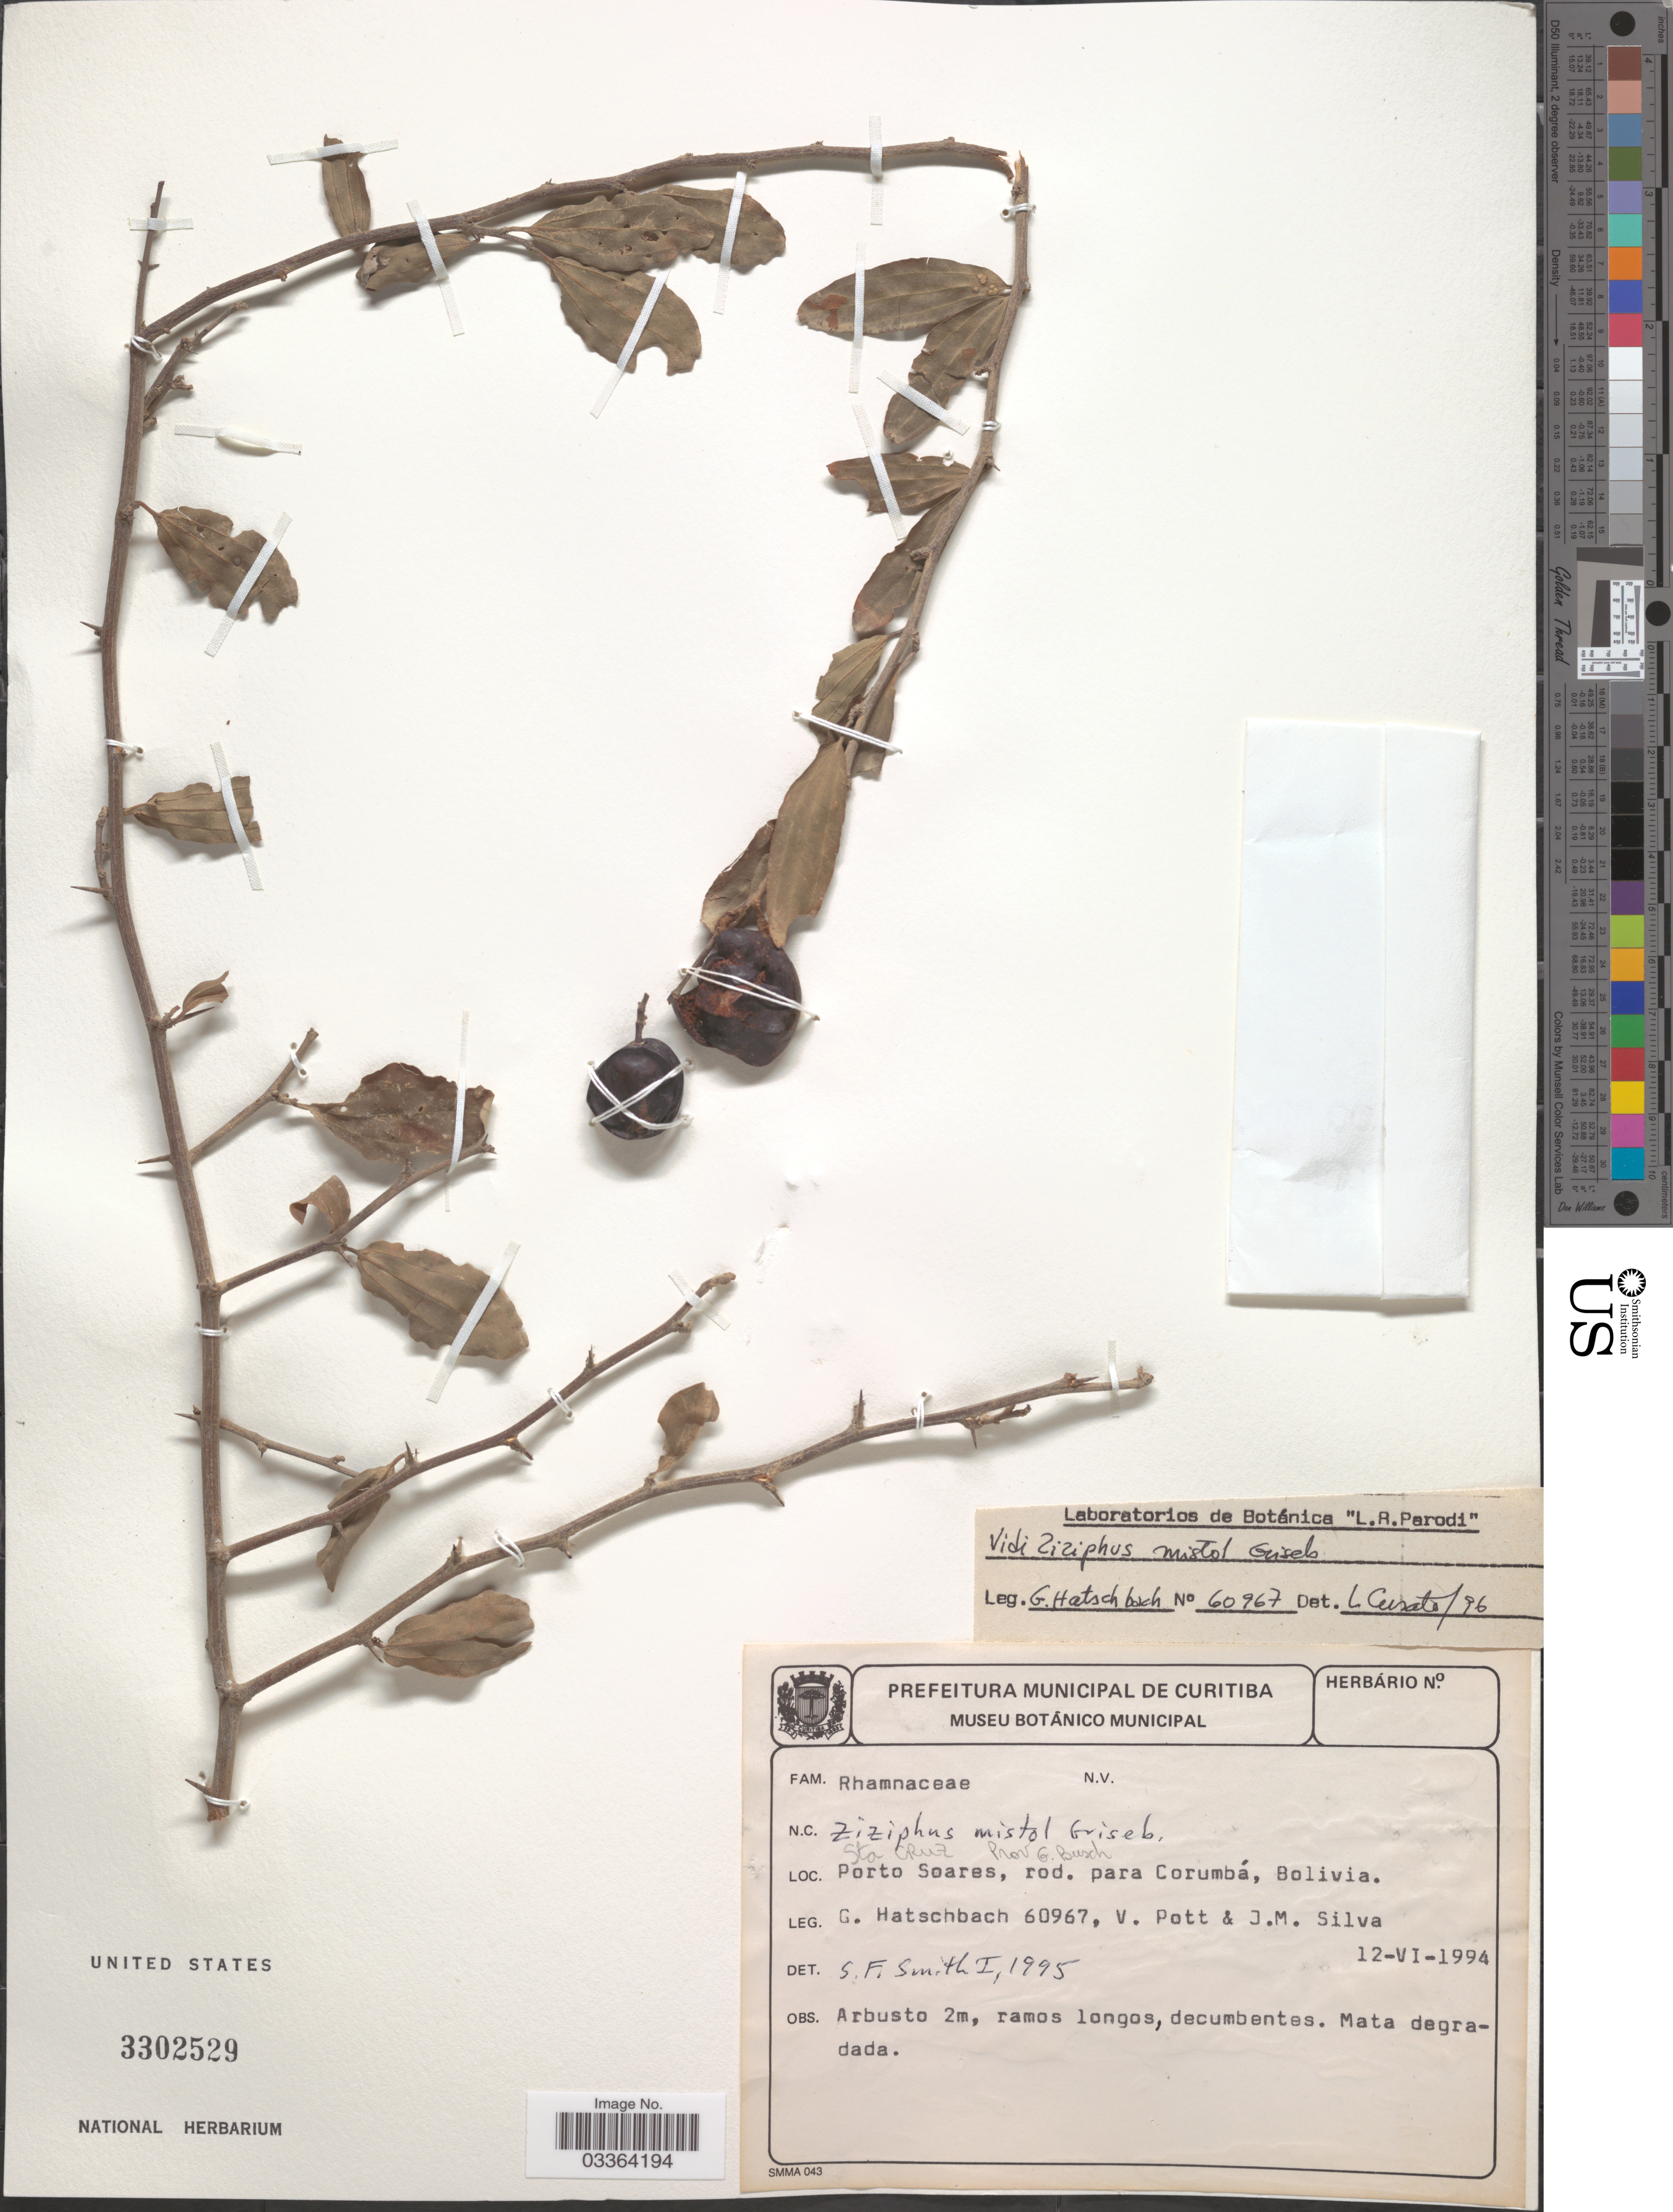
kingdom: Plantae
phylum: Tracheophyta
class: Magnoliopsida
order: Rosales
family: Rhamnaceae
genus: Sarcomphalus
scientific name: Sarcomphalus mistol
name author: (Griseb.) Hauenschild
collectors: G. Hatschbach, V. J. Pott & J. M. Silva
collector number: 60967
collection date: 1994-06-12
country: Bolivia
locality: Porto Soares, rod. para Corumbá.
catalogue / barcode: US 3302529